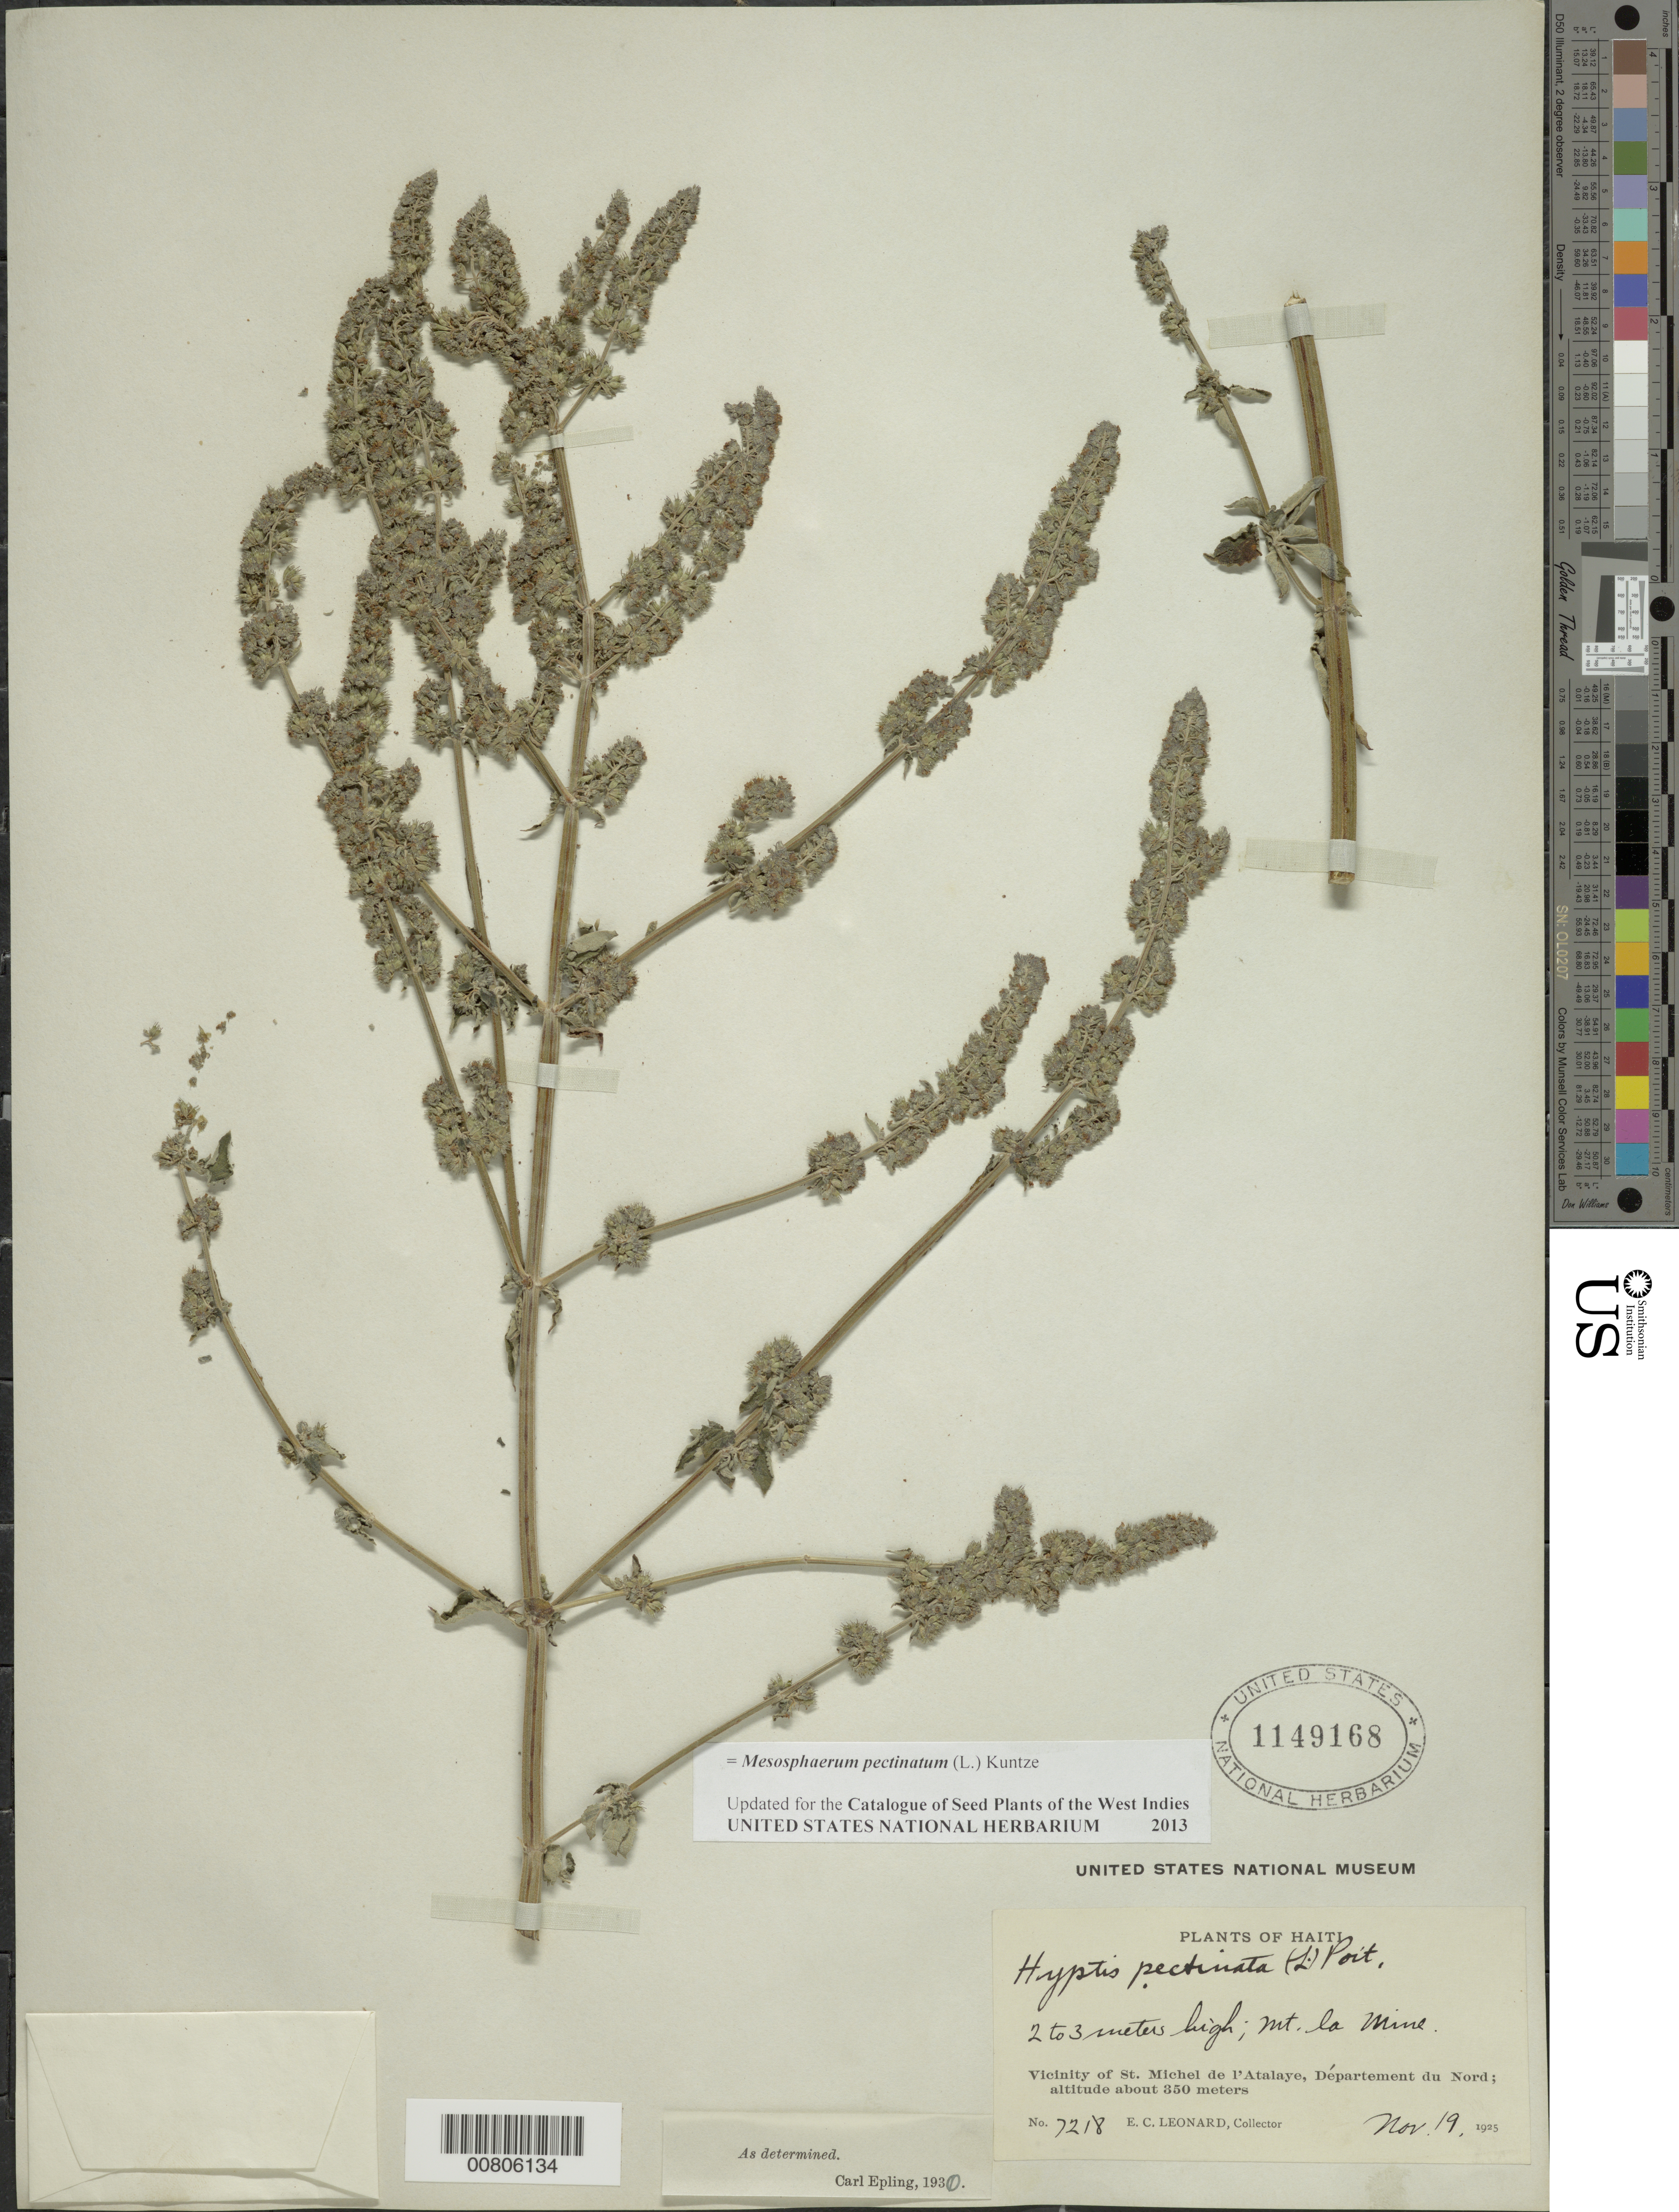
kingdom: Plantae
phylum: Tracheophyta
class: Magnoliopsida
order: Lamiales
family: Lamiaceae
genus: Mesosphaerum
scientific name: Mesosphaerum pectinatum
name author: (L.) Kuntze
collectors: E. C. Leonard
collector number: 7218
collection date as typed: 19 Nov 1925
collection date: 1925-11-19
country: Haiti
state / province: Artibonite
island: Hispaniola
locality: Vicinity of St. Michel de l'Atalaye, Mt. La Mine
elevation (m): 350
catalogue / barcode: US 1149168